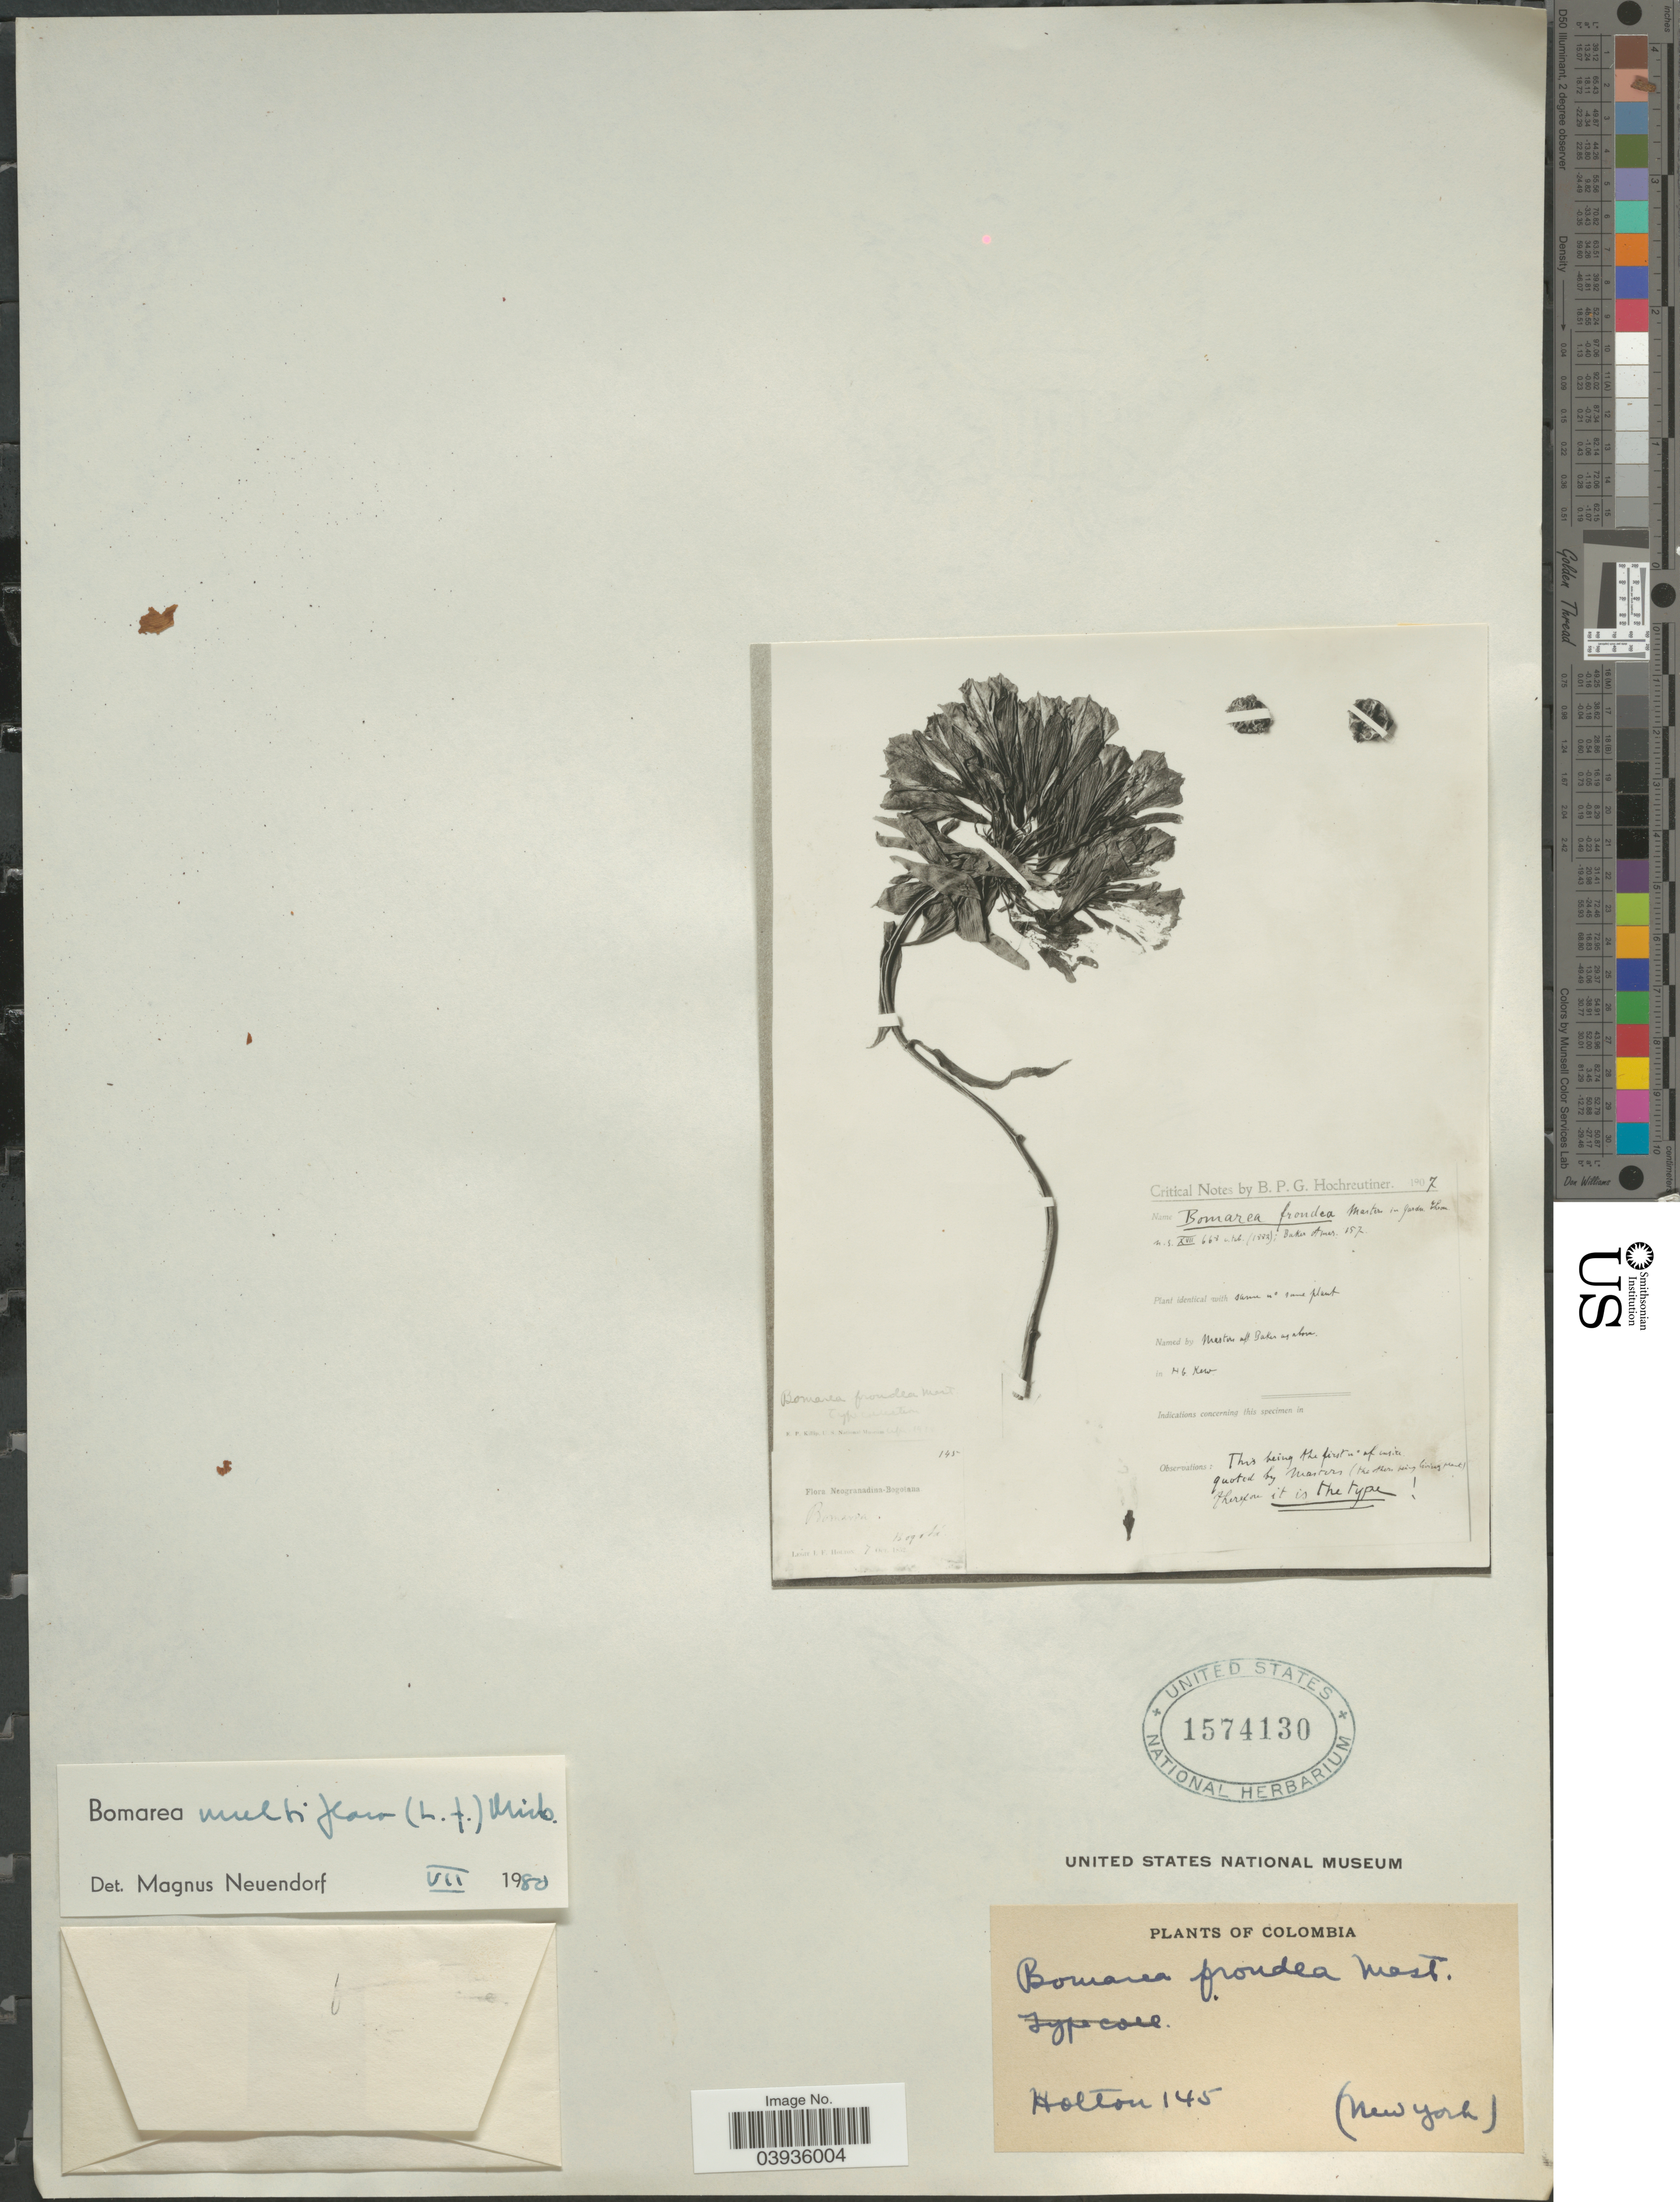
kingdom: Plantae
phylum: Tracheophyta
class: Liliopsida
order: Liliales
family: Alstroemeriaceae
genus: Bomarea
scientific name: Bomarea multiflora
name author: (L. f.) Mirb.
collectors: -. Holton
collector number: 145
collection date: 1877-10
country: Colombia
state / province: Bogota D.C.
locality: Bogotá. (New York).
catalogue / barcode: US 1574130